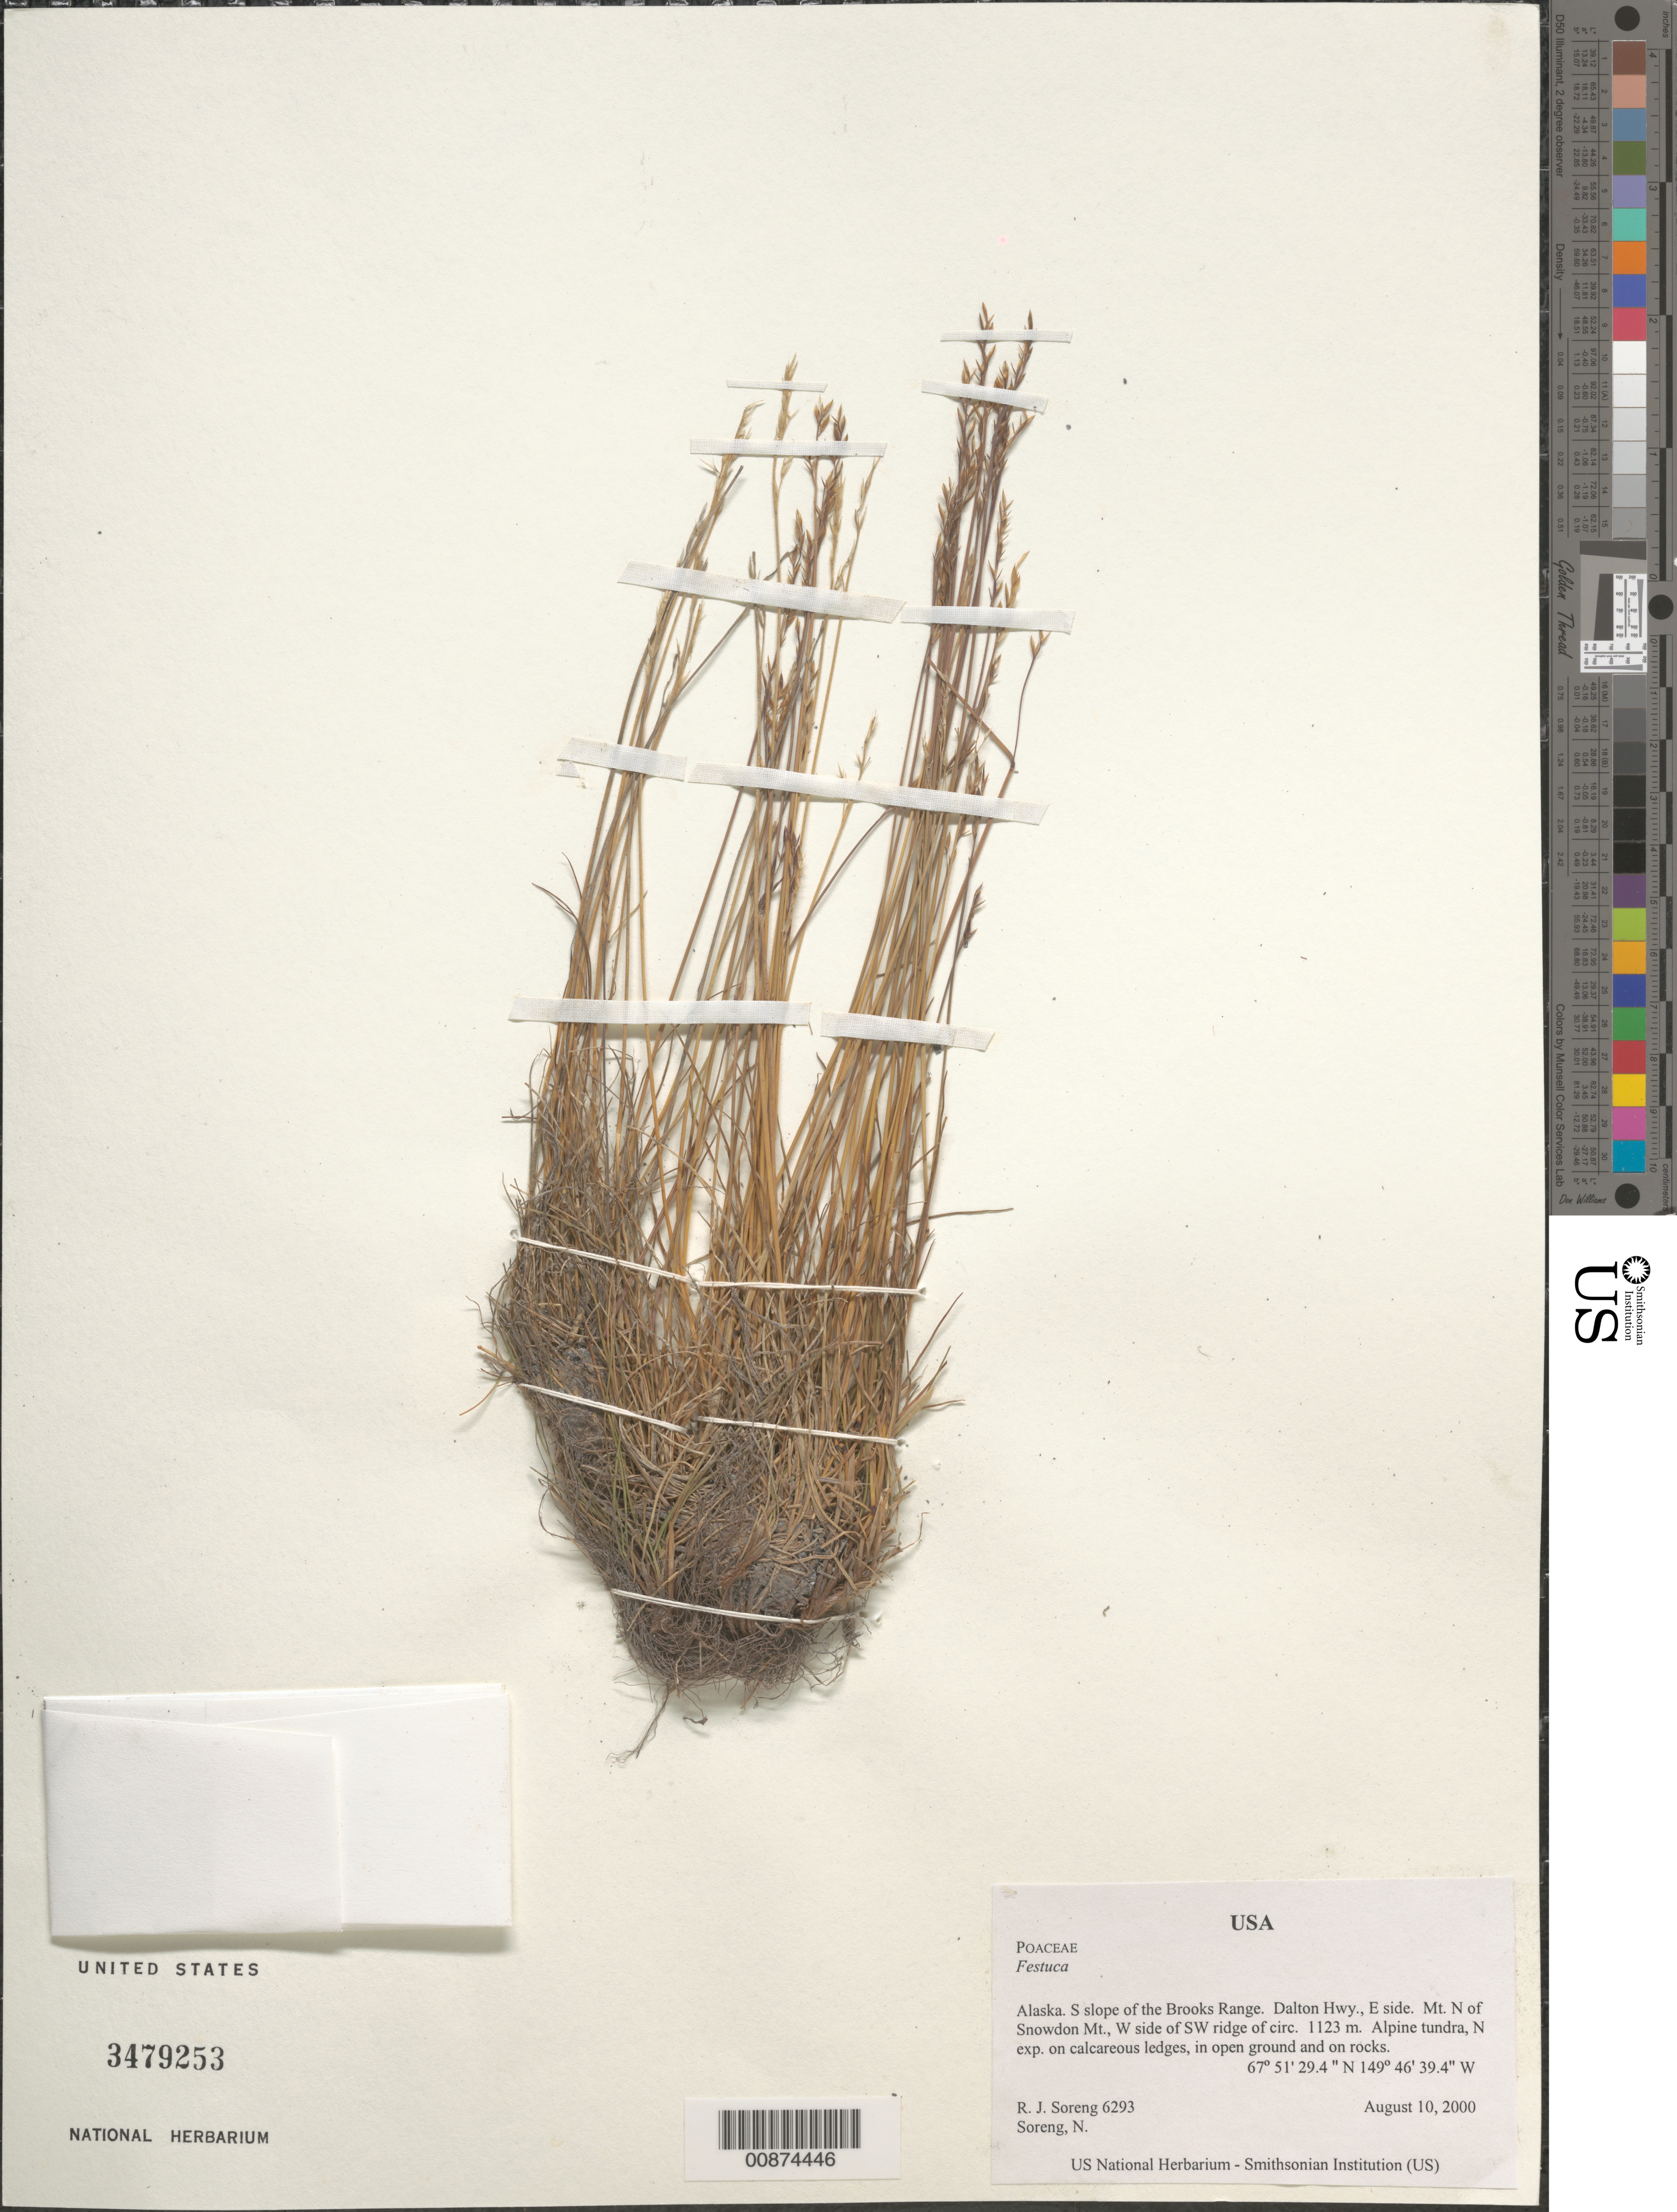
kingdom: Plantae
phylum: Tracheophyta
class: Liliopsida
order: Poales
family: Poaceae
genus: Festuca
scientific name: Festuca sp.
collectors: R. J. Soreng & N. L. Soreng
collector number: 6293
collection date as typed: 10 Aug 2000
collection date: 2000-08-10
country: United States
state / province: Alaska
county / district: S slope of the Brooks Range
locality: Dalton Hwy., E side. Mt. N of Snowdon Mt., W side of SW ridge of circ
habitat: Alpine tundra, N exp. on calcareous ledges, in open ground and on rocks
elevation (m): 1123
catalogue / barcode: US 3479253